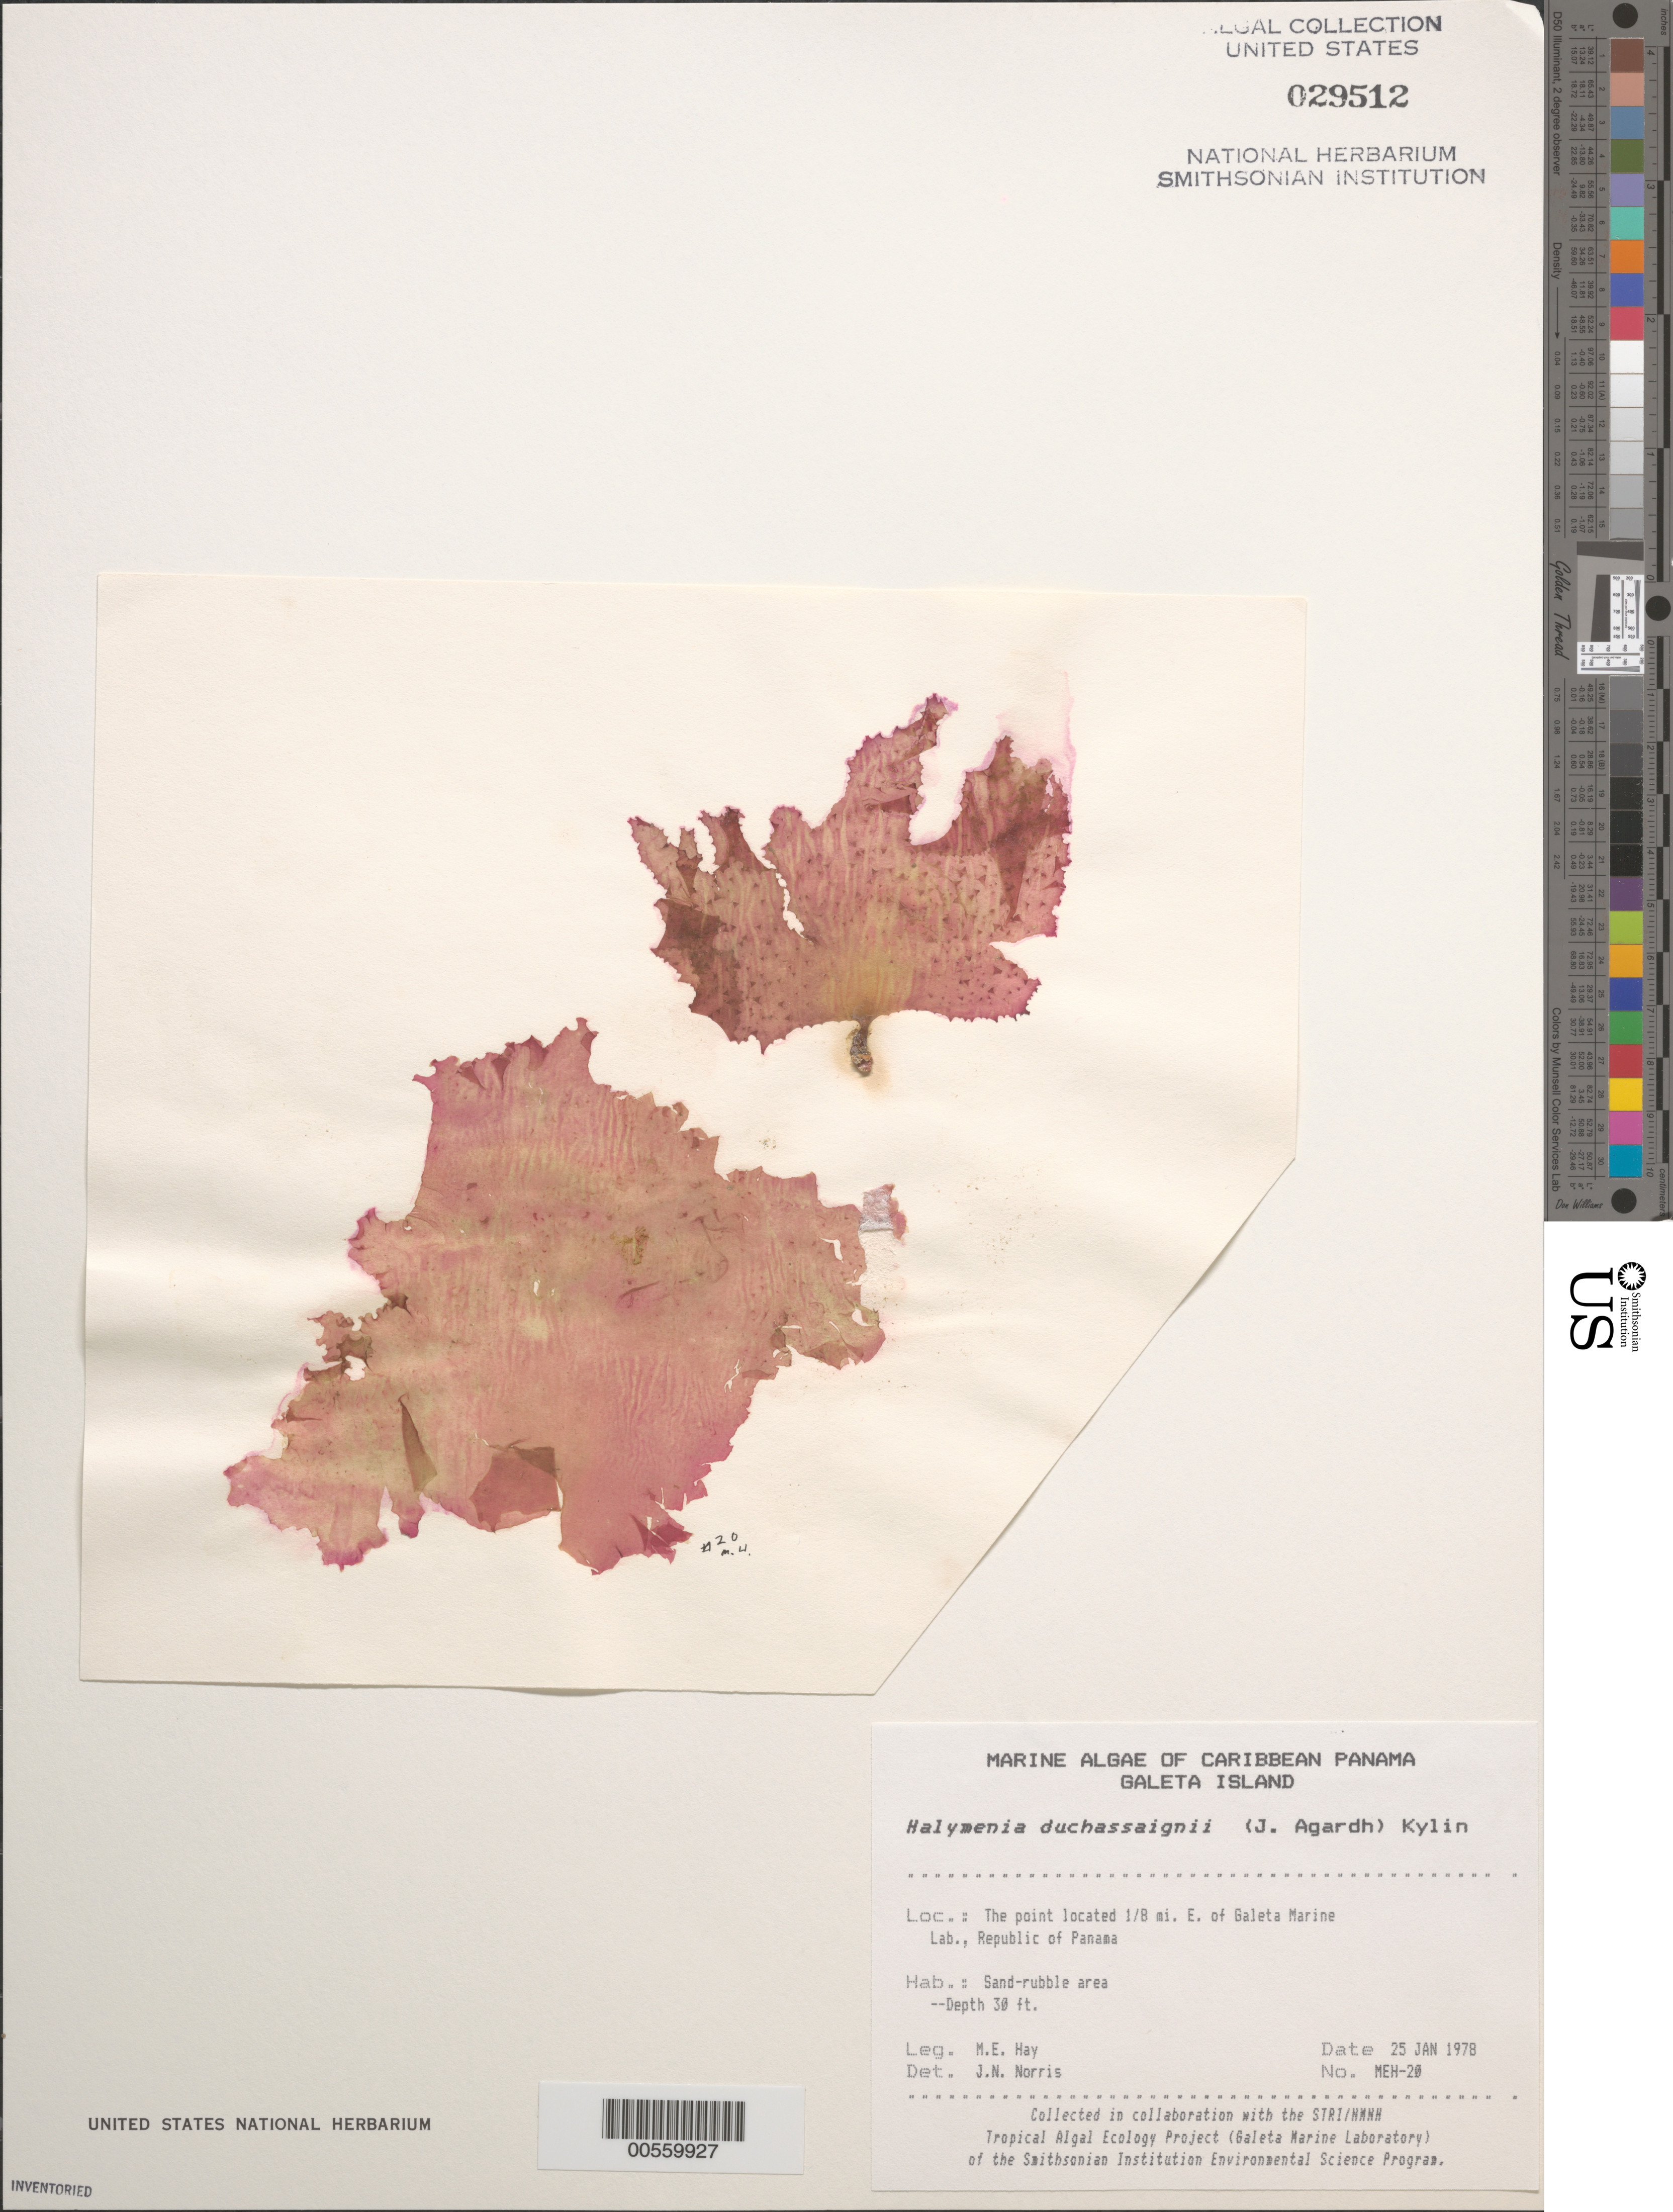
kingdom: Plantae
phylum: Rhodophyta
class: Florideophyceae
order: Halymeniales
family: Halymeniaceae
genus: Halymenia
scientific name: Halymenia duchassaignii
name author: (J. Agardh) Kylin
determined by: Norris, James N.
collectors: M. E. Hay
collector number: MEH-20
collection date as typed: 25 Jan 1978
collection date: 1978-01-25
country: Panama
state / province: Colón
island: Galeta Island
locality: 1/8th mile east of Galeta Marine Laboratory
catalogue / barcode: US 29512